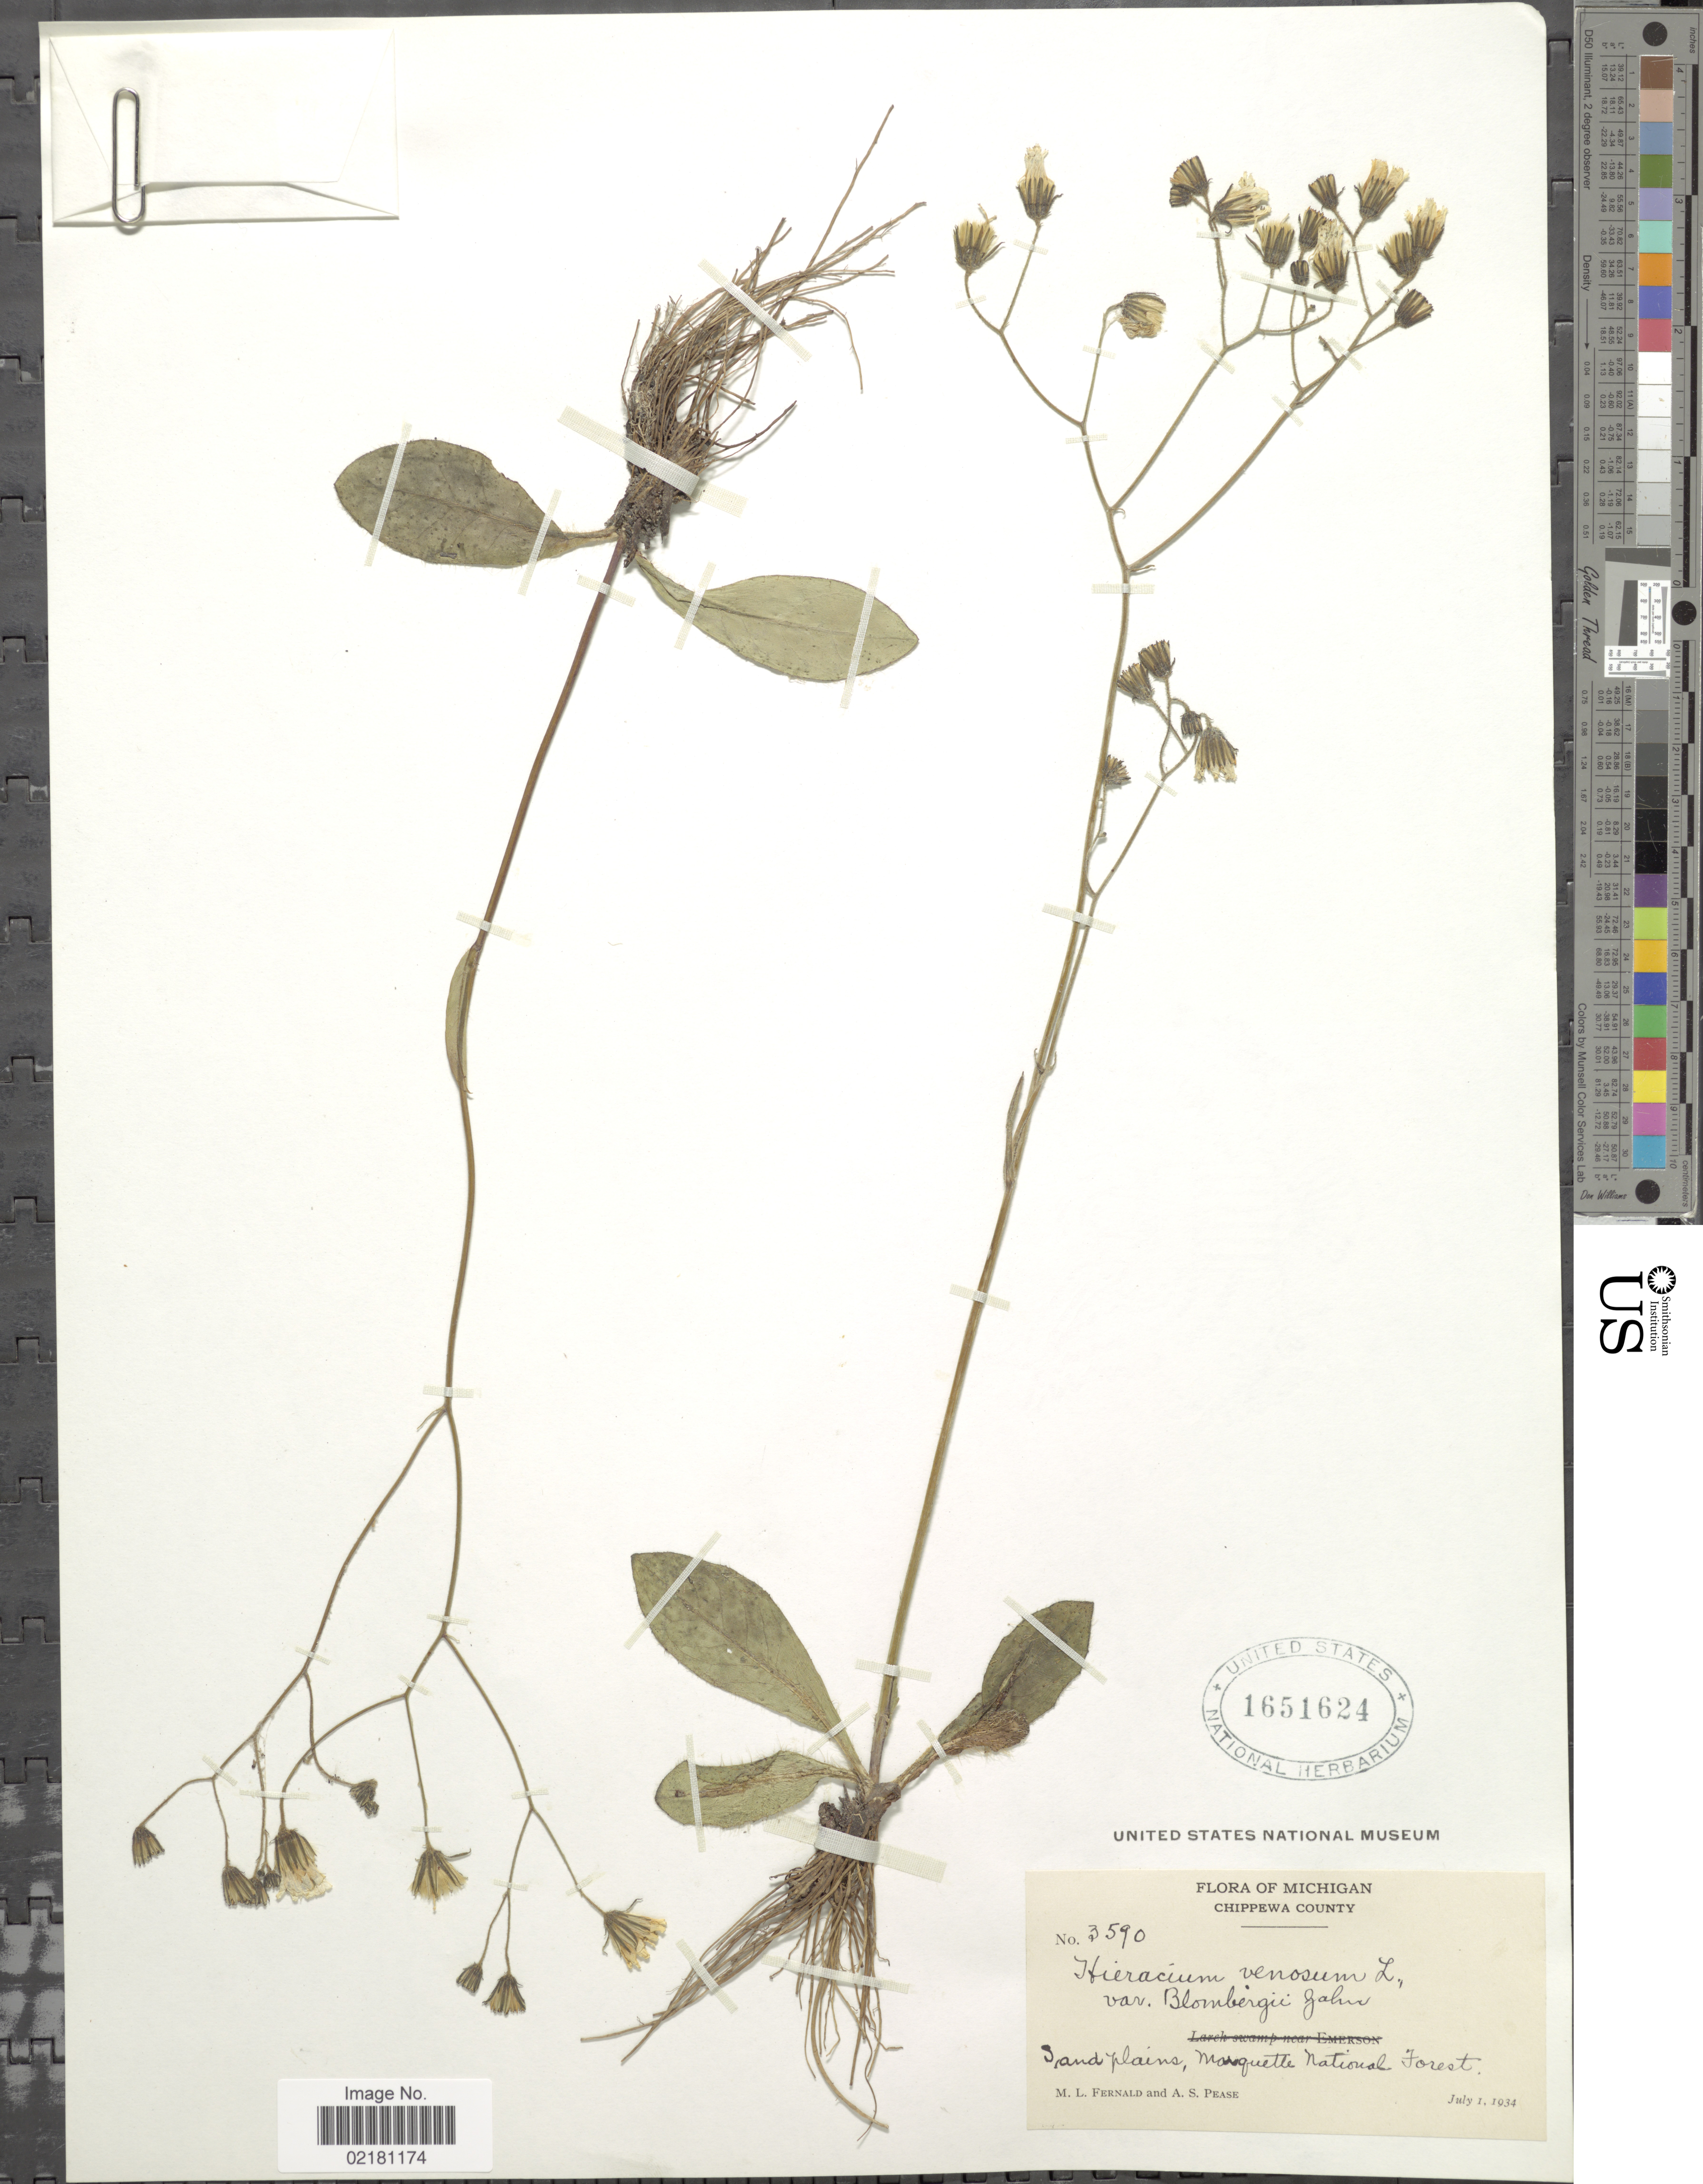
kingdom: Plantae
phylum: Tracheophyta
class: Magnoliopsida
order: Asterales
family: Asteraceae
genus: Hieracium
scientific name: Hieracium venosum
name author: L.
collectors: M. L. Fernald & A. S. Pease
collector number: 3590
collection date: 1934-07-01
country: United States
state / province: Michigan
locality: Chippewa County. Sand plains, Marquette National Forest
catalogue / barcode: US 1651624